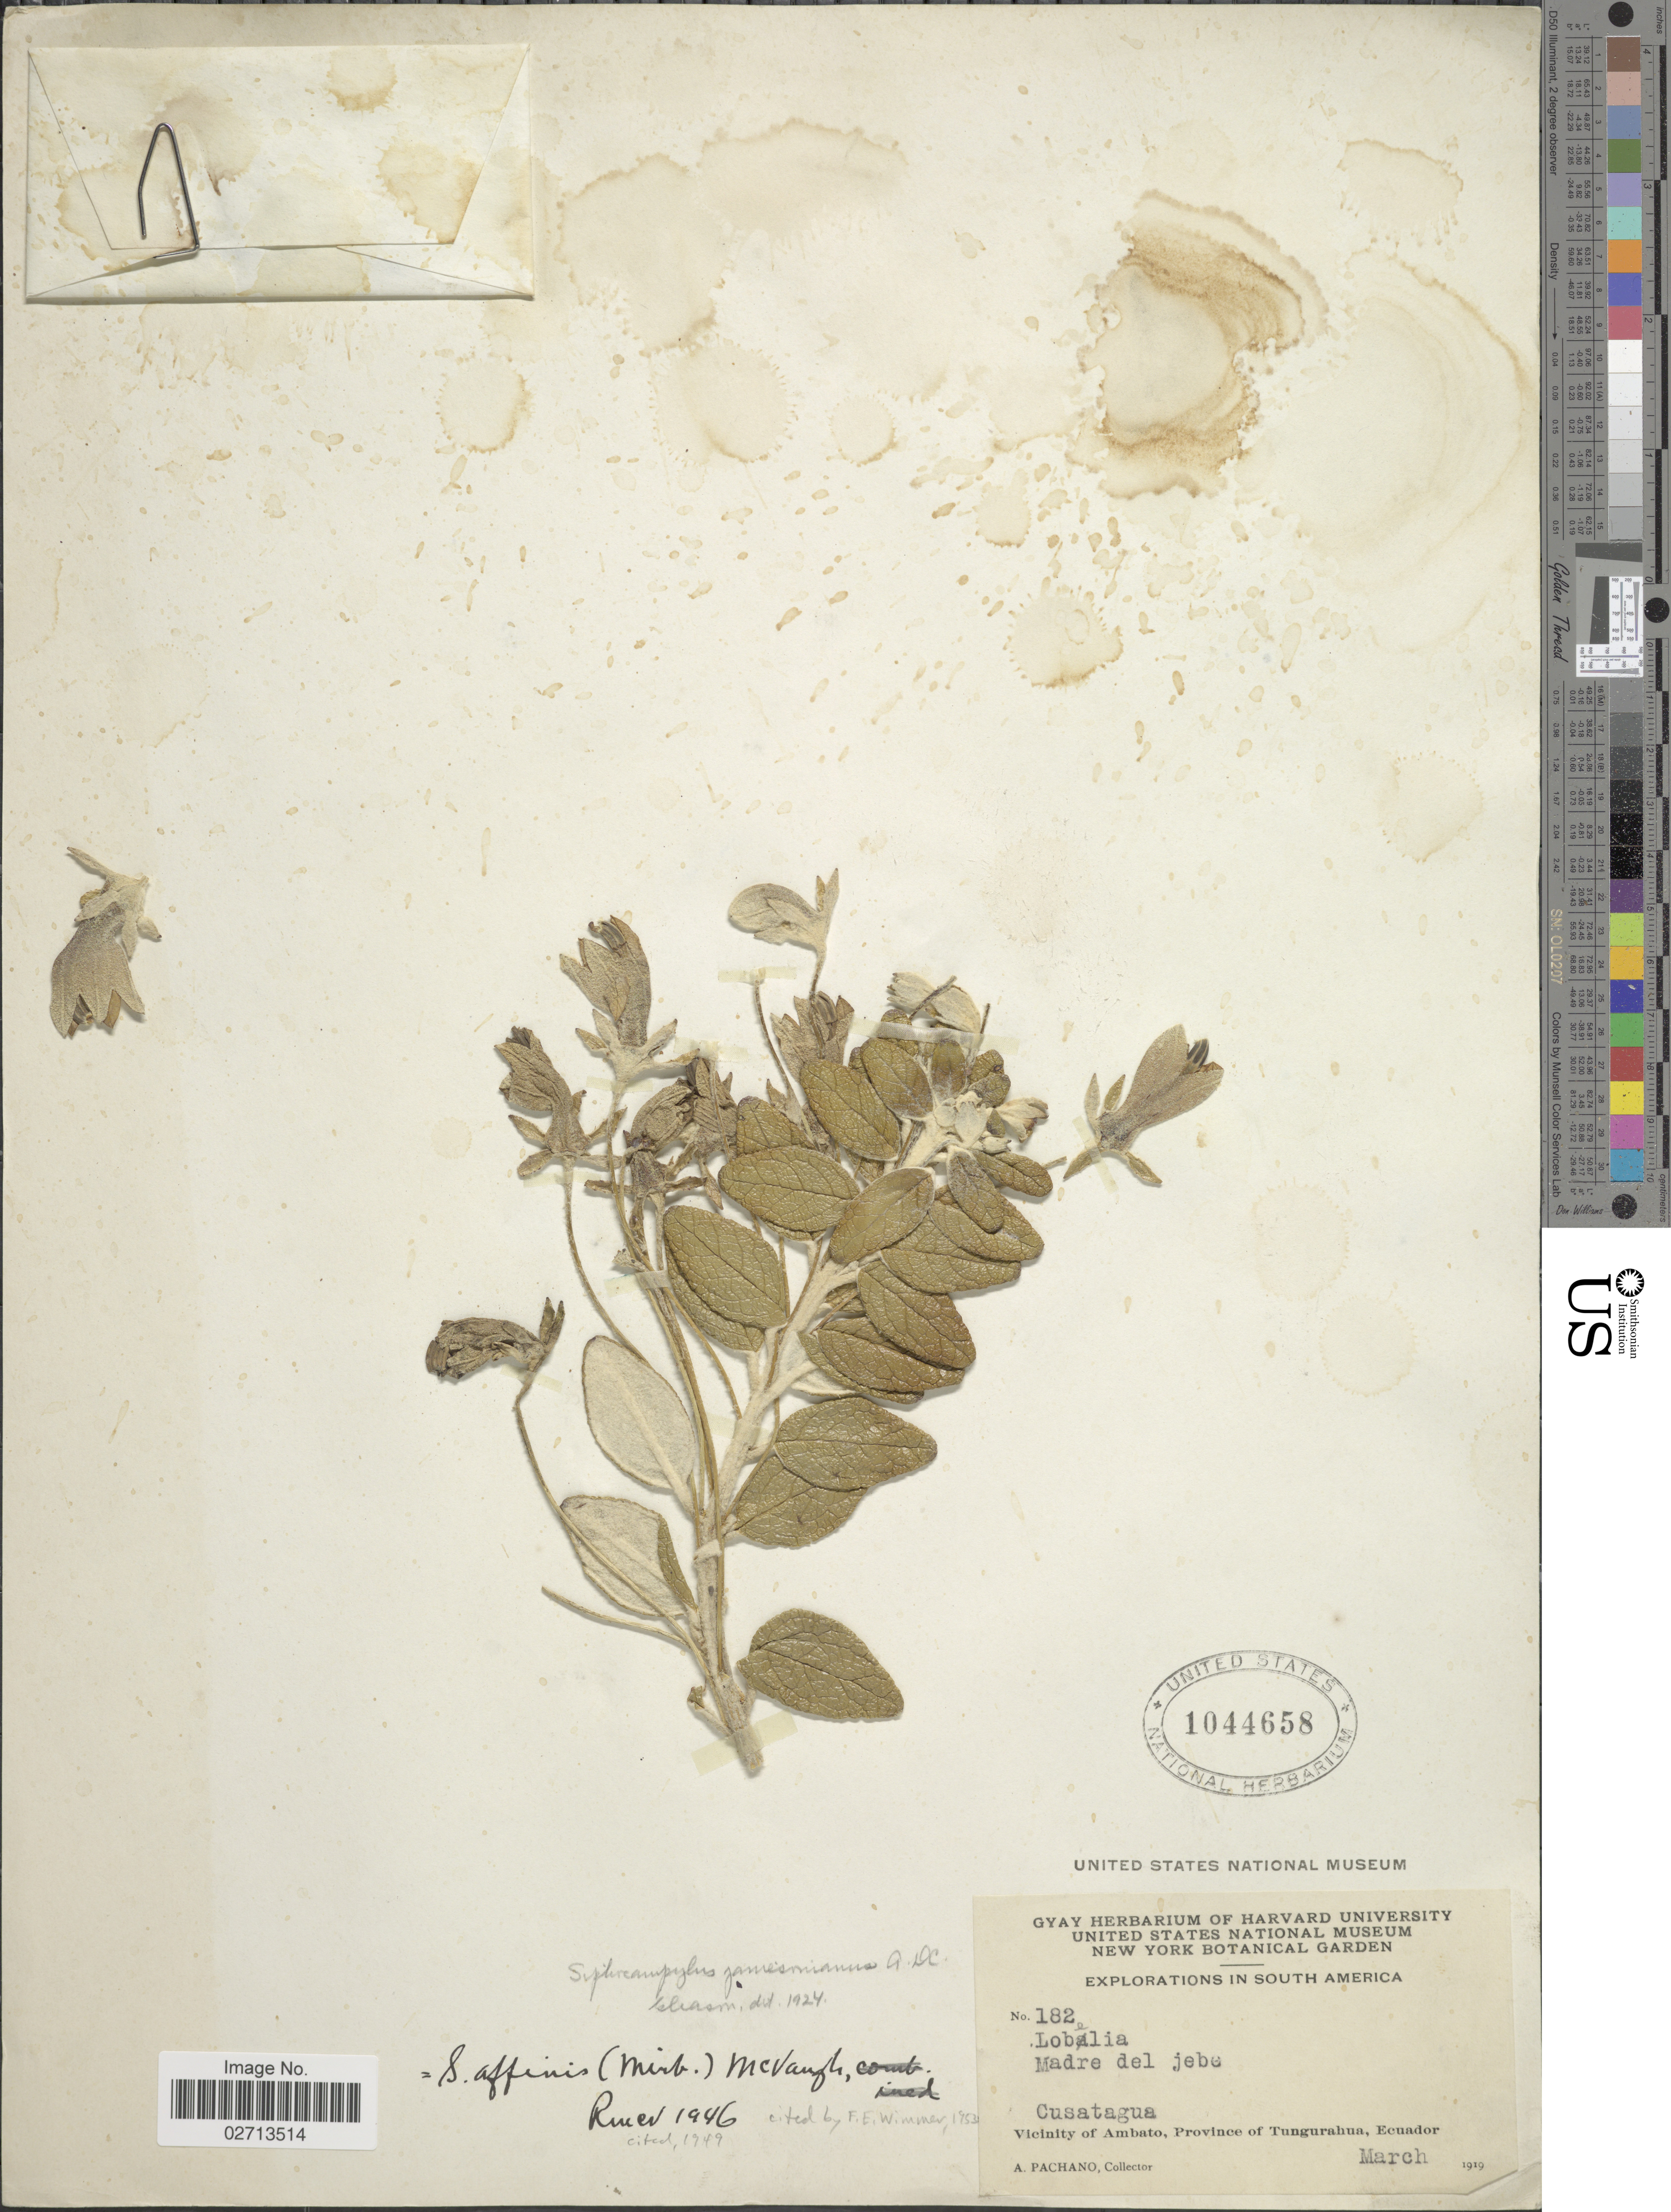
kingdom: Plantae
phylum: Tracheophyta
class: Magnoliopsida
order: Asterales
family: Campanulaceae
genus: Siphocampylus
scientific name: Siphocampylus affinis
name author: (Mirb.) McVaugh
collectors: A. Pachano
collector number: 182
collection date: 1919-03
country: Ecuador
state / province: Tungurahua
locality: Cusatagua. Vicinity of Ambato. Madre del jebe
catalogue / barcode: US 1044658